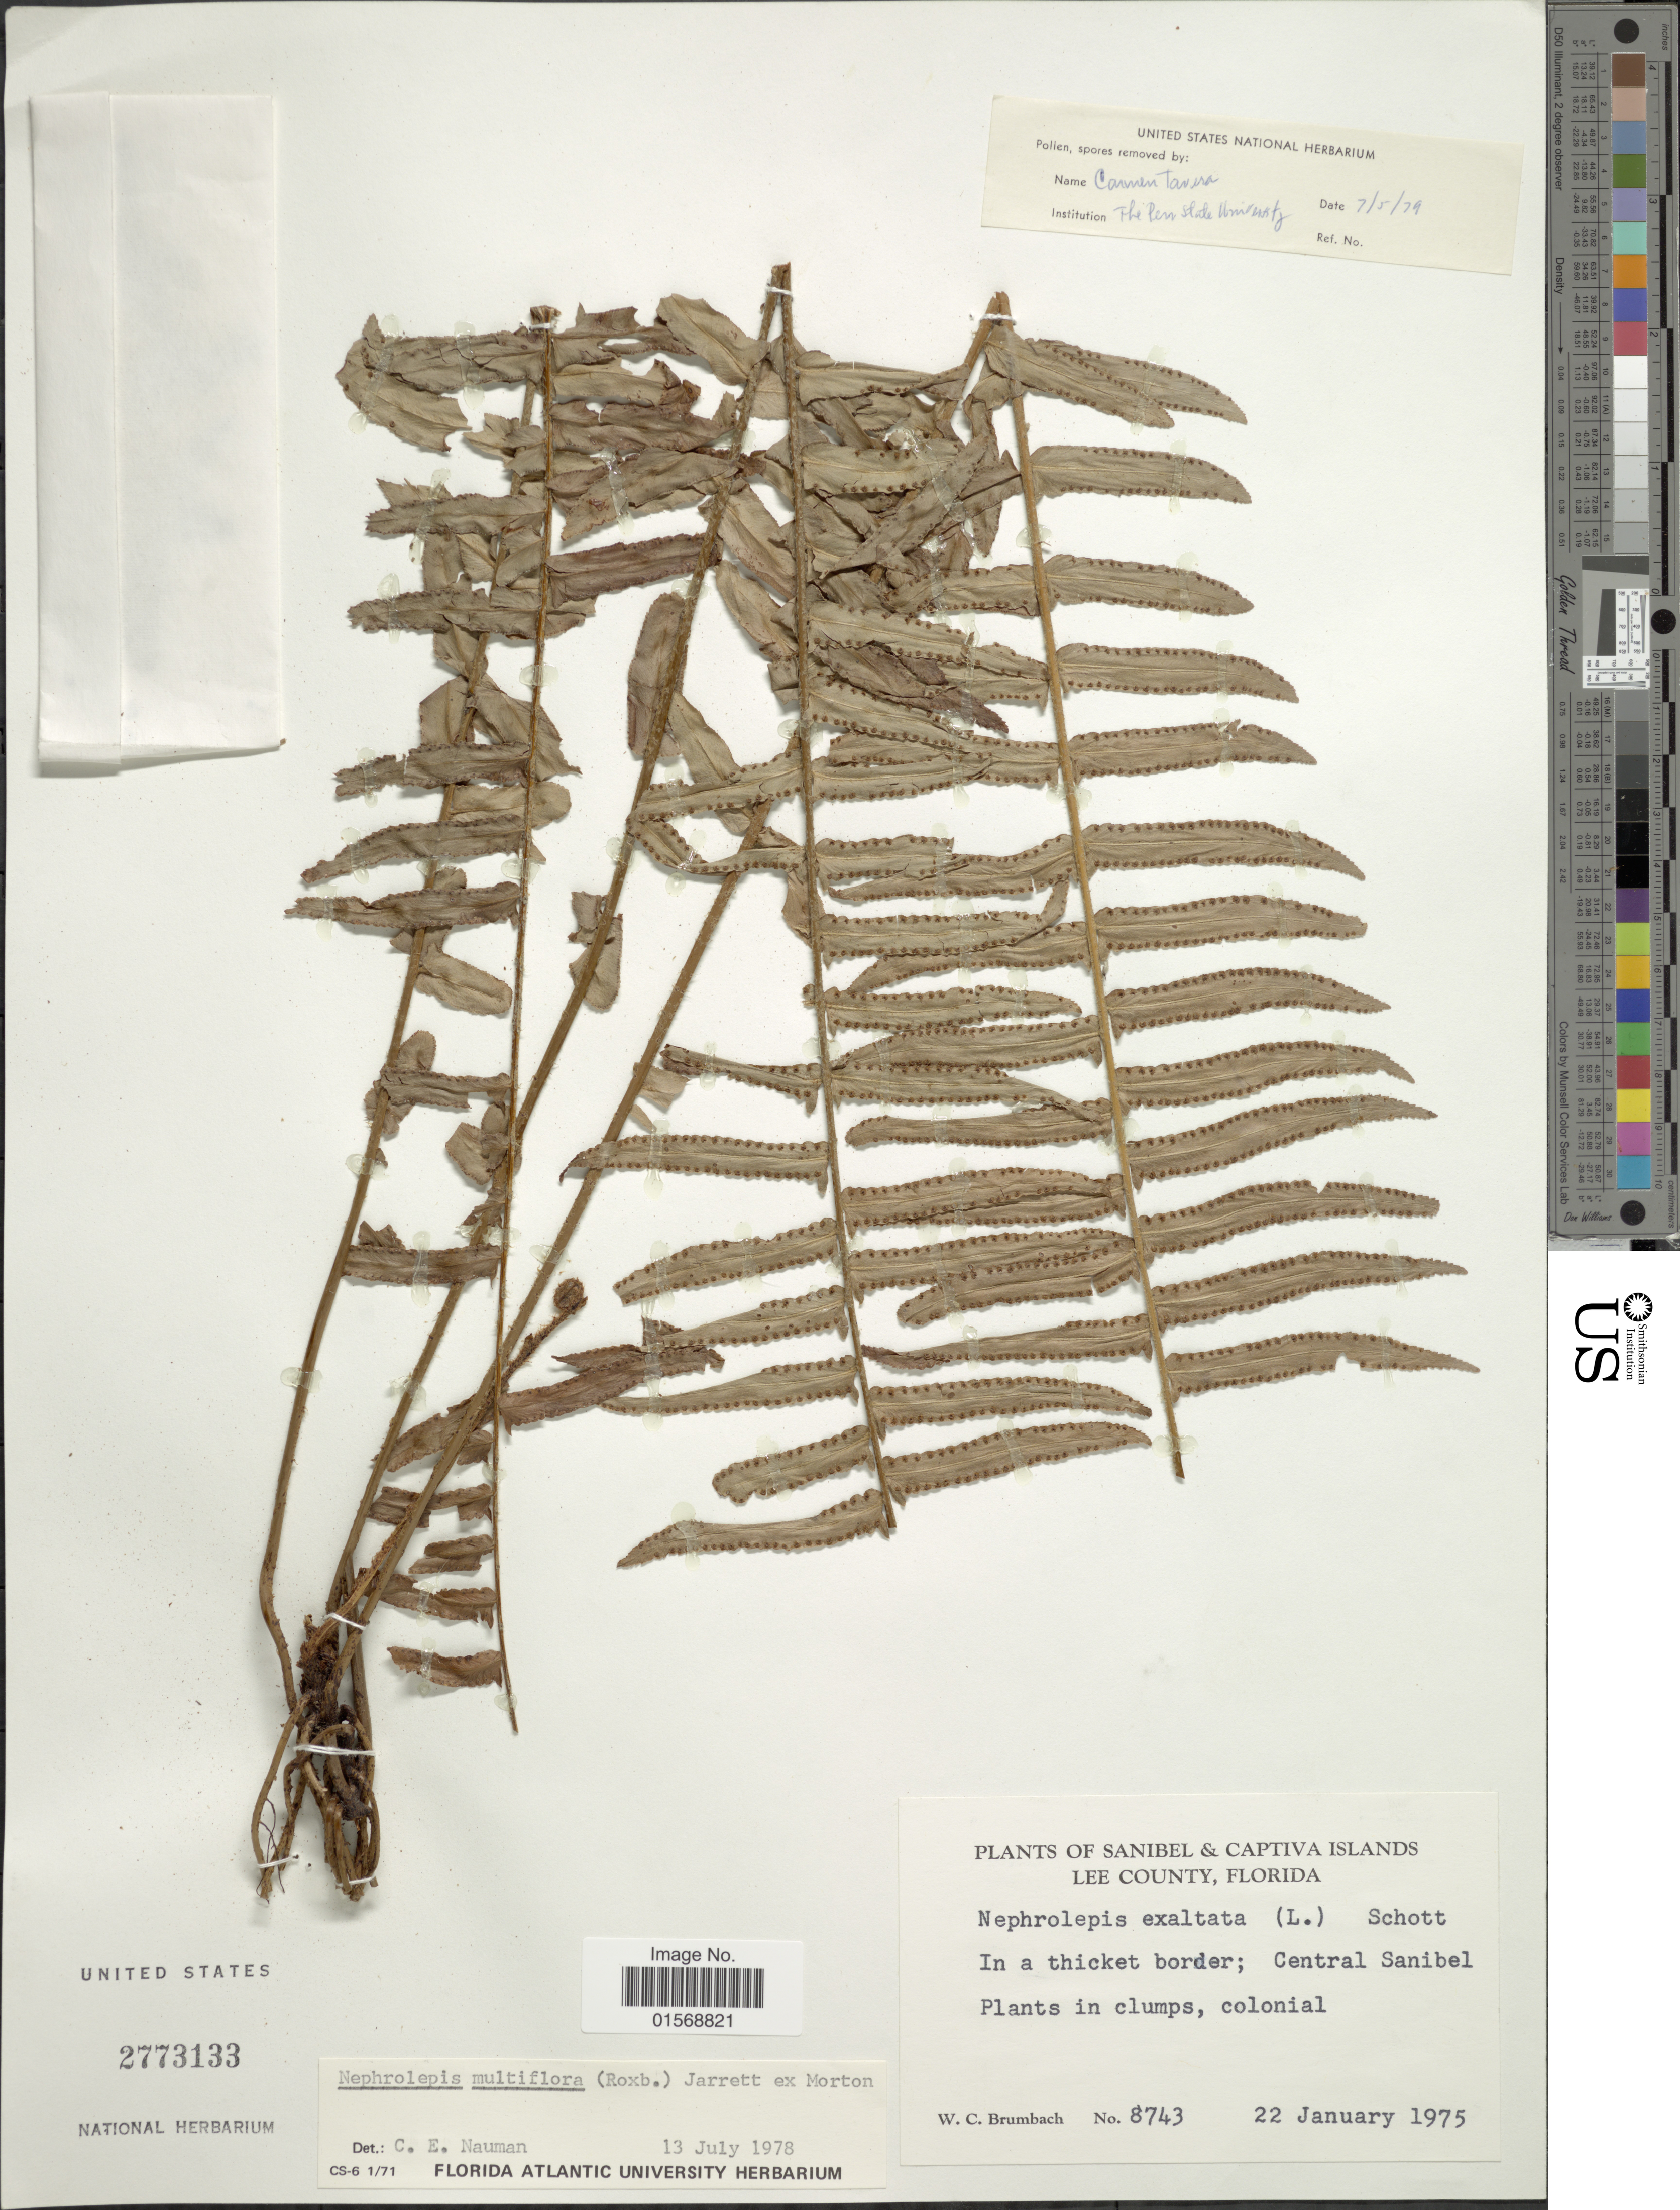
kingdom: Plantae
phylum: Tracheophyta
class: Polypodiopsida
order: Polypodiales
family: Nephrolepidaceae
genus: Nephrolepis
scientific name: Nephrolepis multiflora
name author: (Roxb.) F.M. Jarrett ex C.V. Morton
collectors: W. C. Brumbach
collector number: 8743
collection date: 1975-01-22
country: United States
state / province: Florida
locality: Sanibel & Captiva Islands, Lee County, Florida. Central Sanibel.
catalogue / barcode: US 2773133